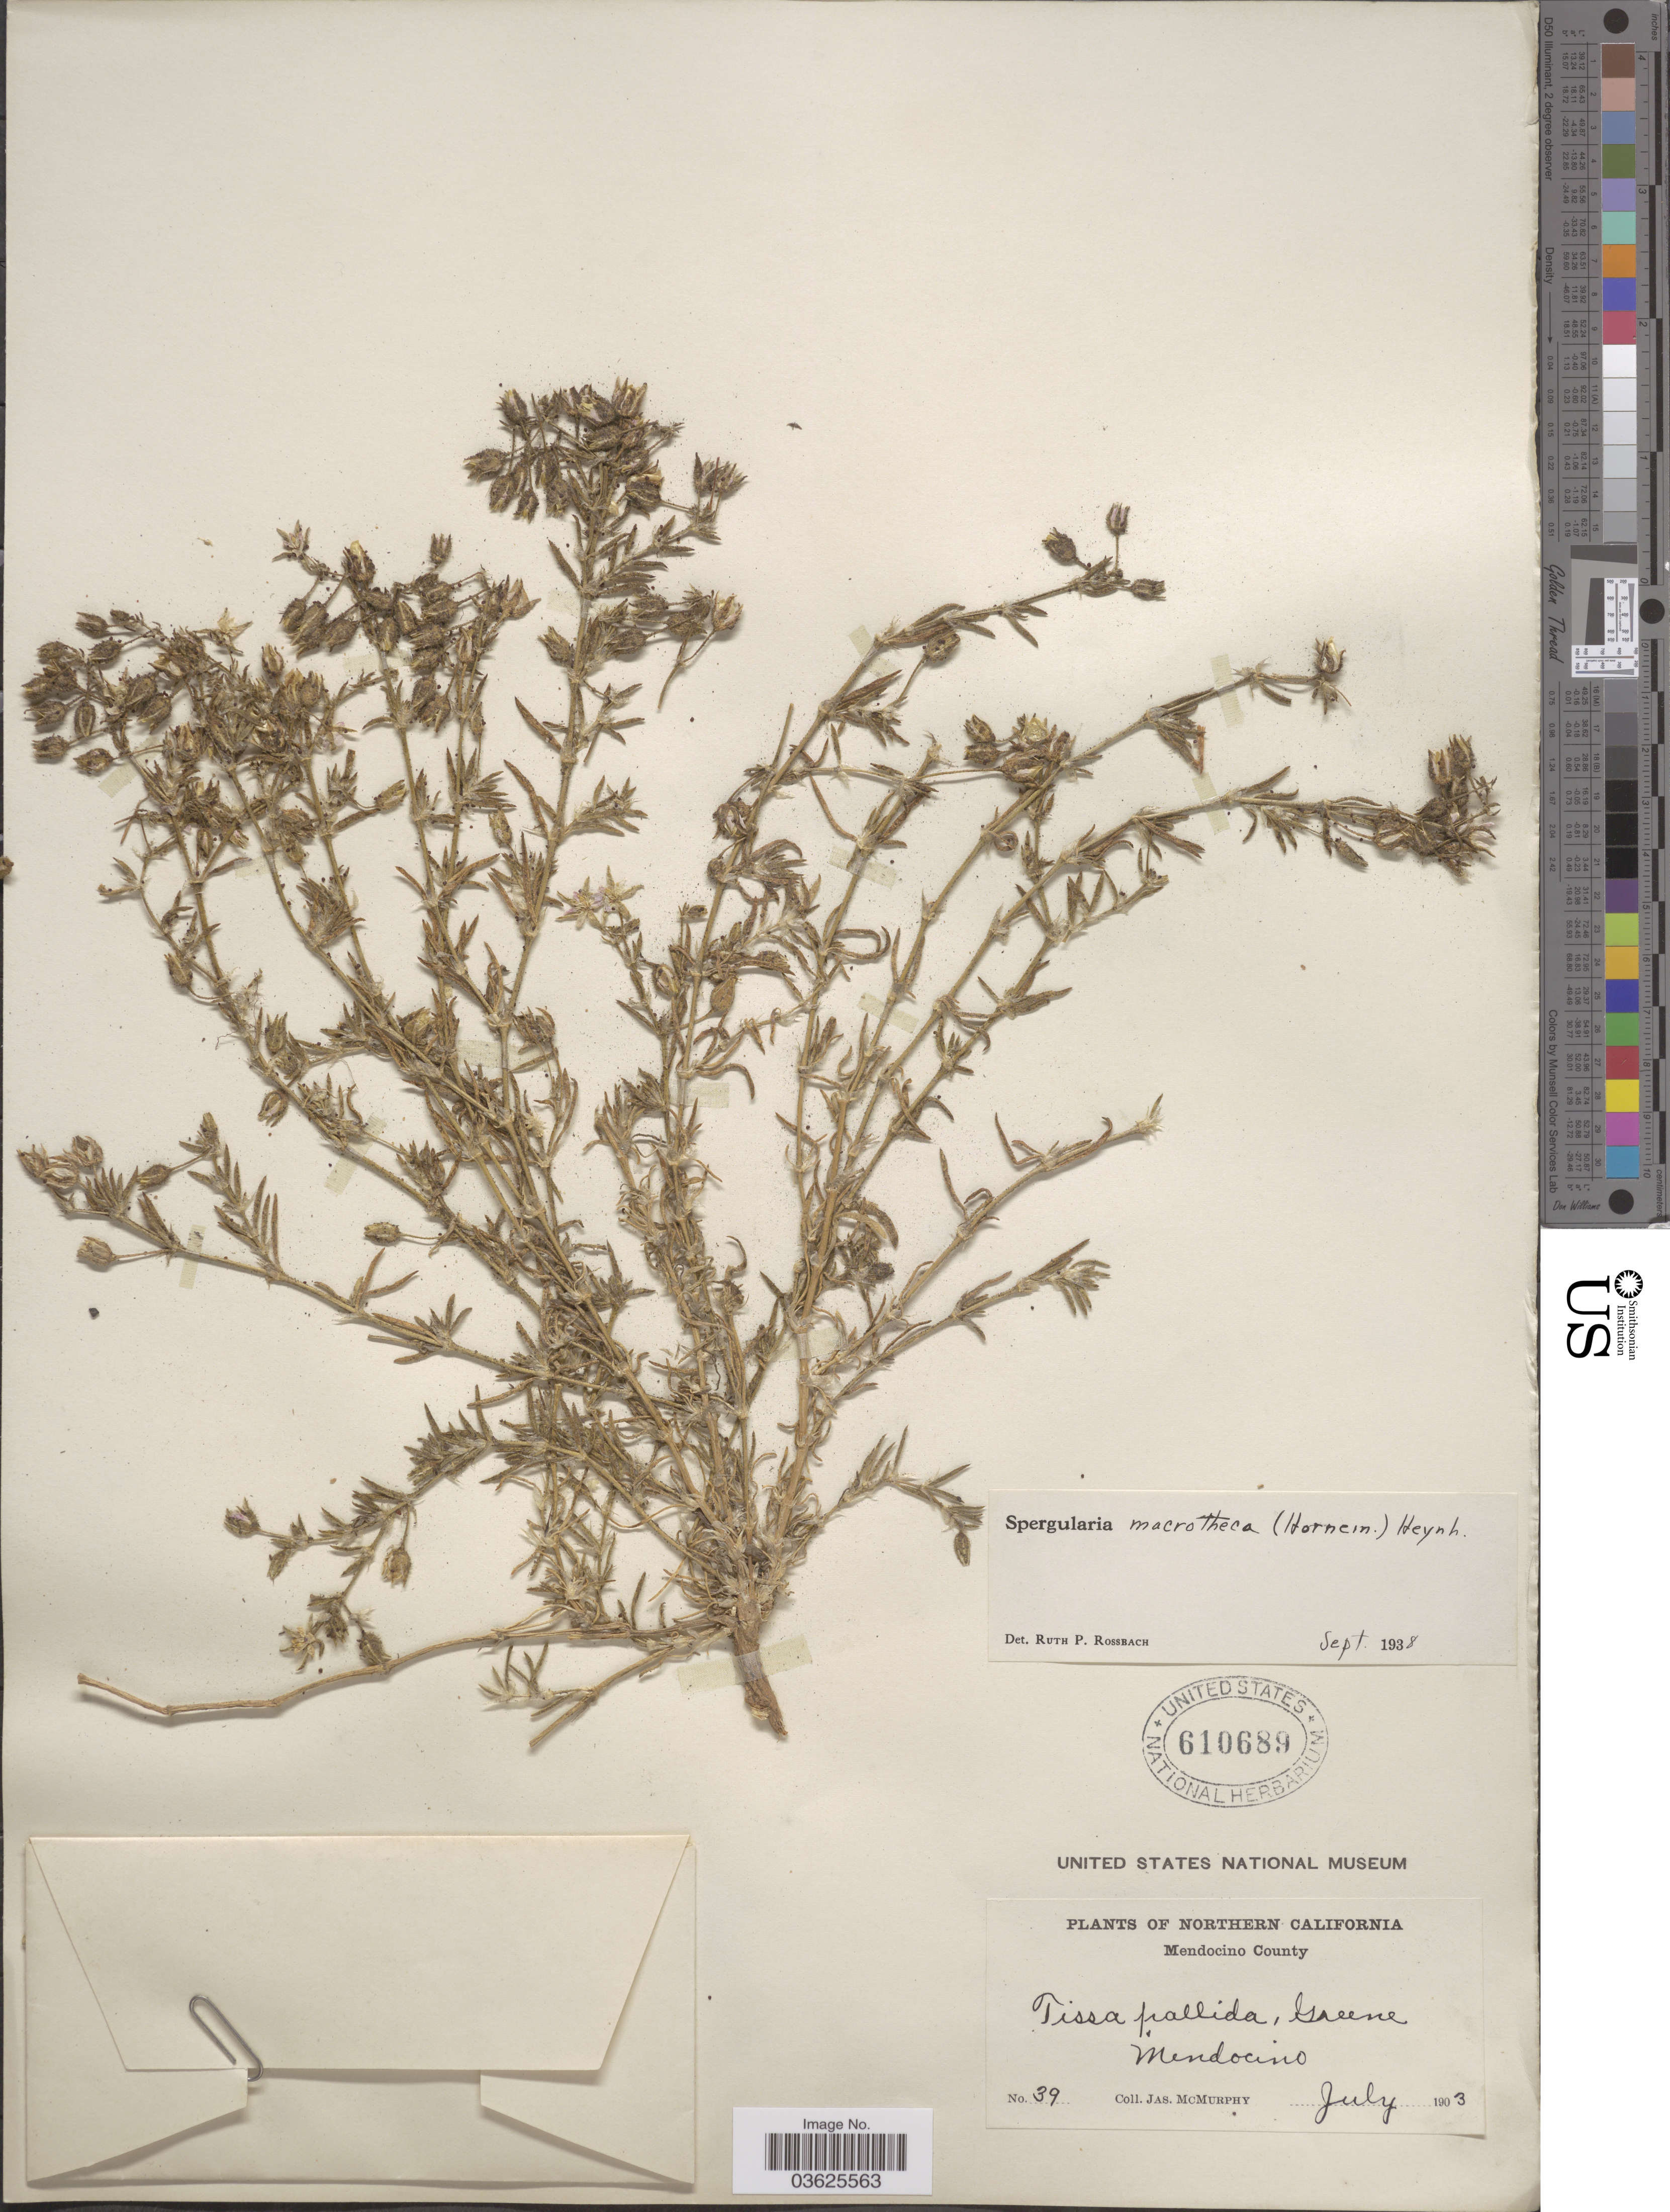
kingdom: Plantae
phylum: Tracheophyta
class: Magnoliopsida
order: Caryophyllales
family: Caryophyllaceae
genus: Spergularia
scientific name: Spergularia macrotheca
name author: (Hornem.) Heynh.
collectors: J. McMurphy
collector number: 39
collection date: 1903-07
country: United States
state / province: California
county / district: Mendocino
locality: Northern California. Mendocino County. Mendocino.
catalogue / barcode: US 610689